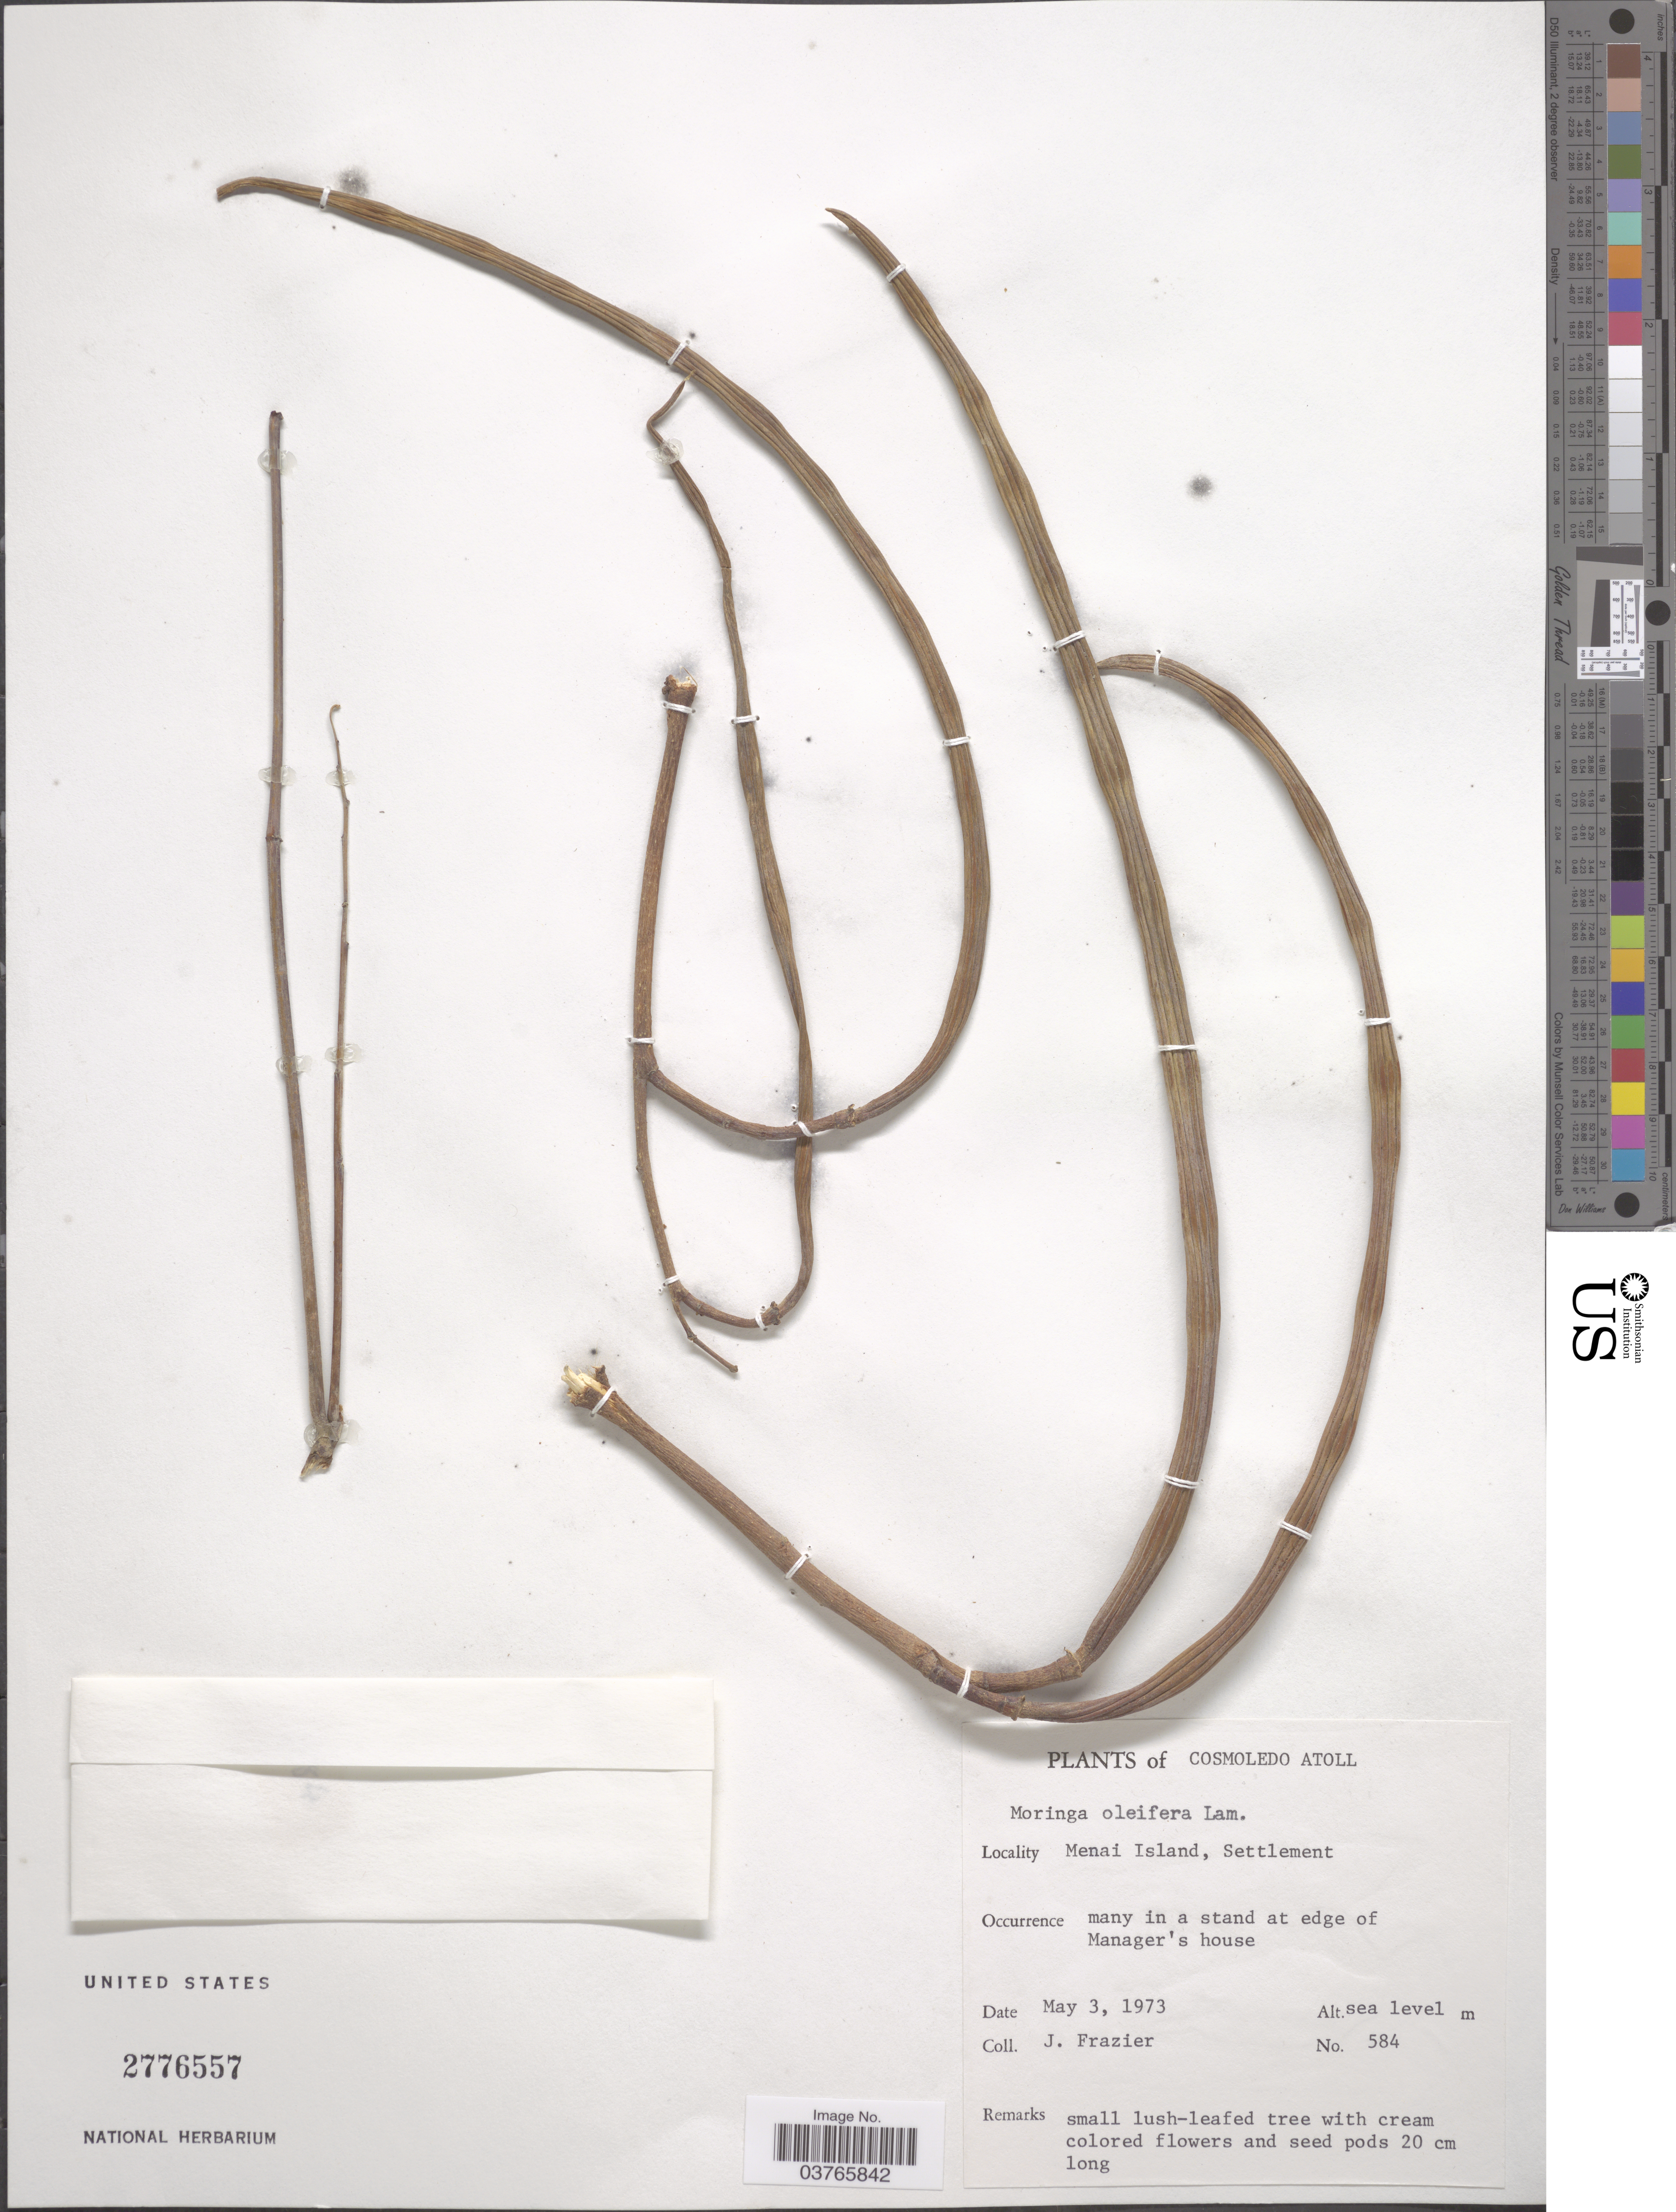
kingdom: Plantae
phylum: Tracheophyta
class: Magnoliopsida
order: Brassicales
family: Moringaceae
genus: Moringa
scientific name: Moringa oleifera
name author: Lam.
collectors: J. Frazier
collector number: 584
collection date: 1973-05-03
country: Seychelles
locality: Cosmoledo Atoll. Menai Island, Settlement. At edge of Manager's house.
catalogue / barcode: US 2776557